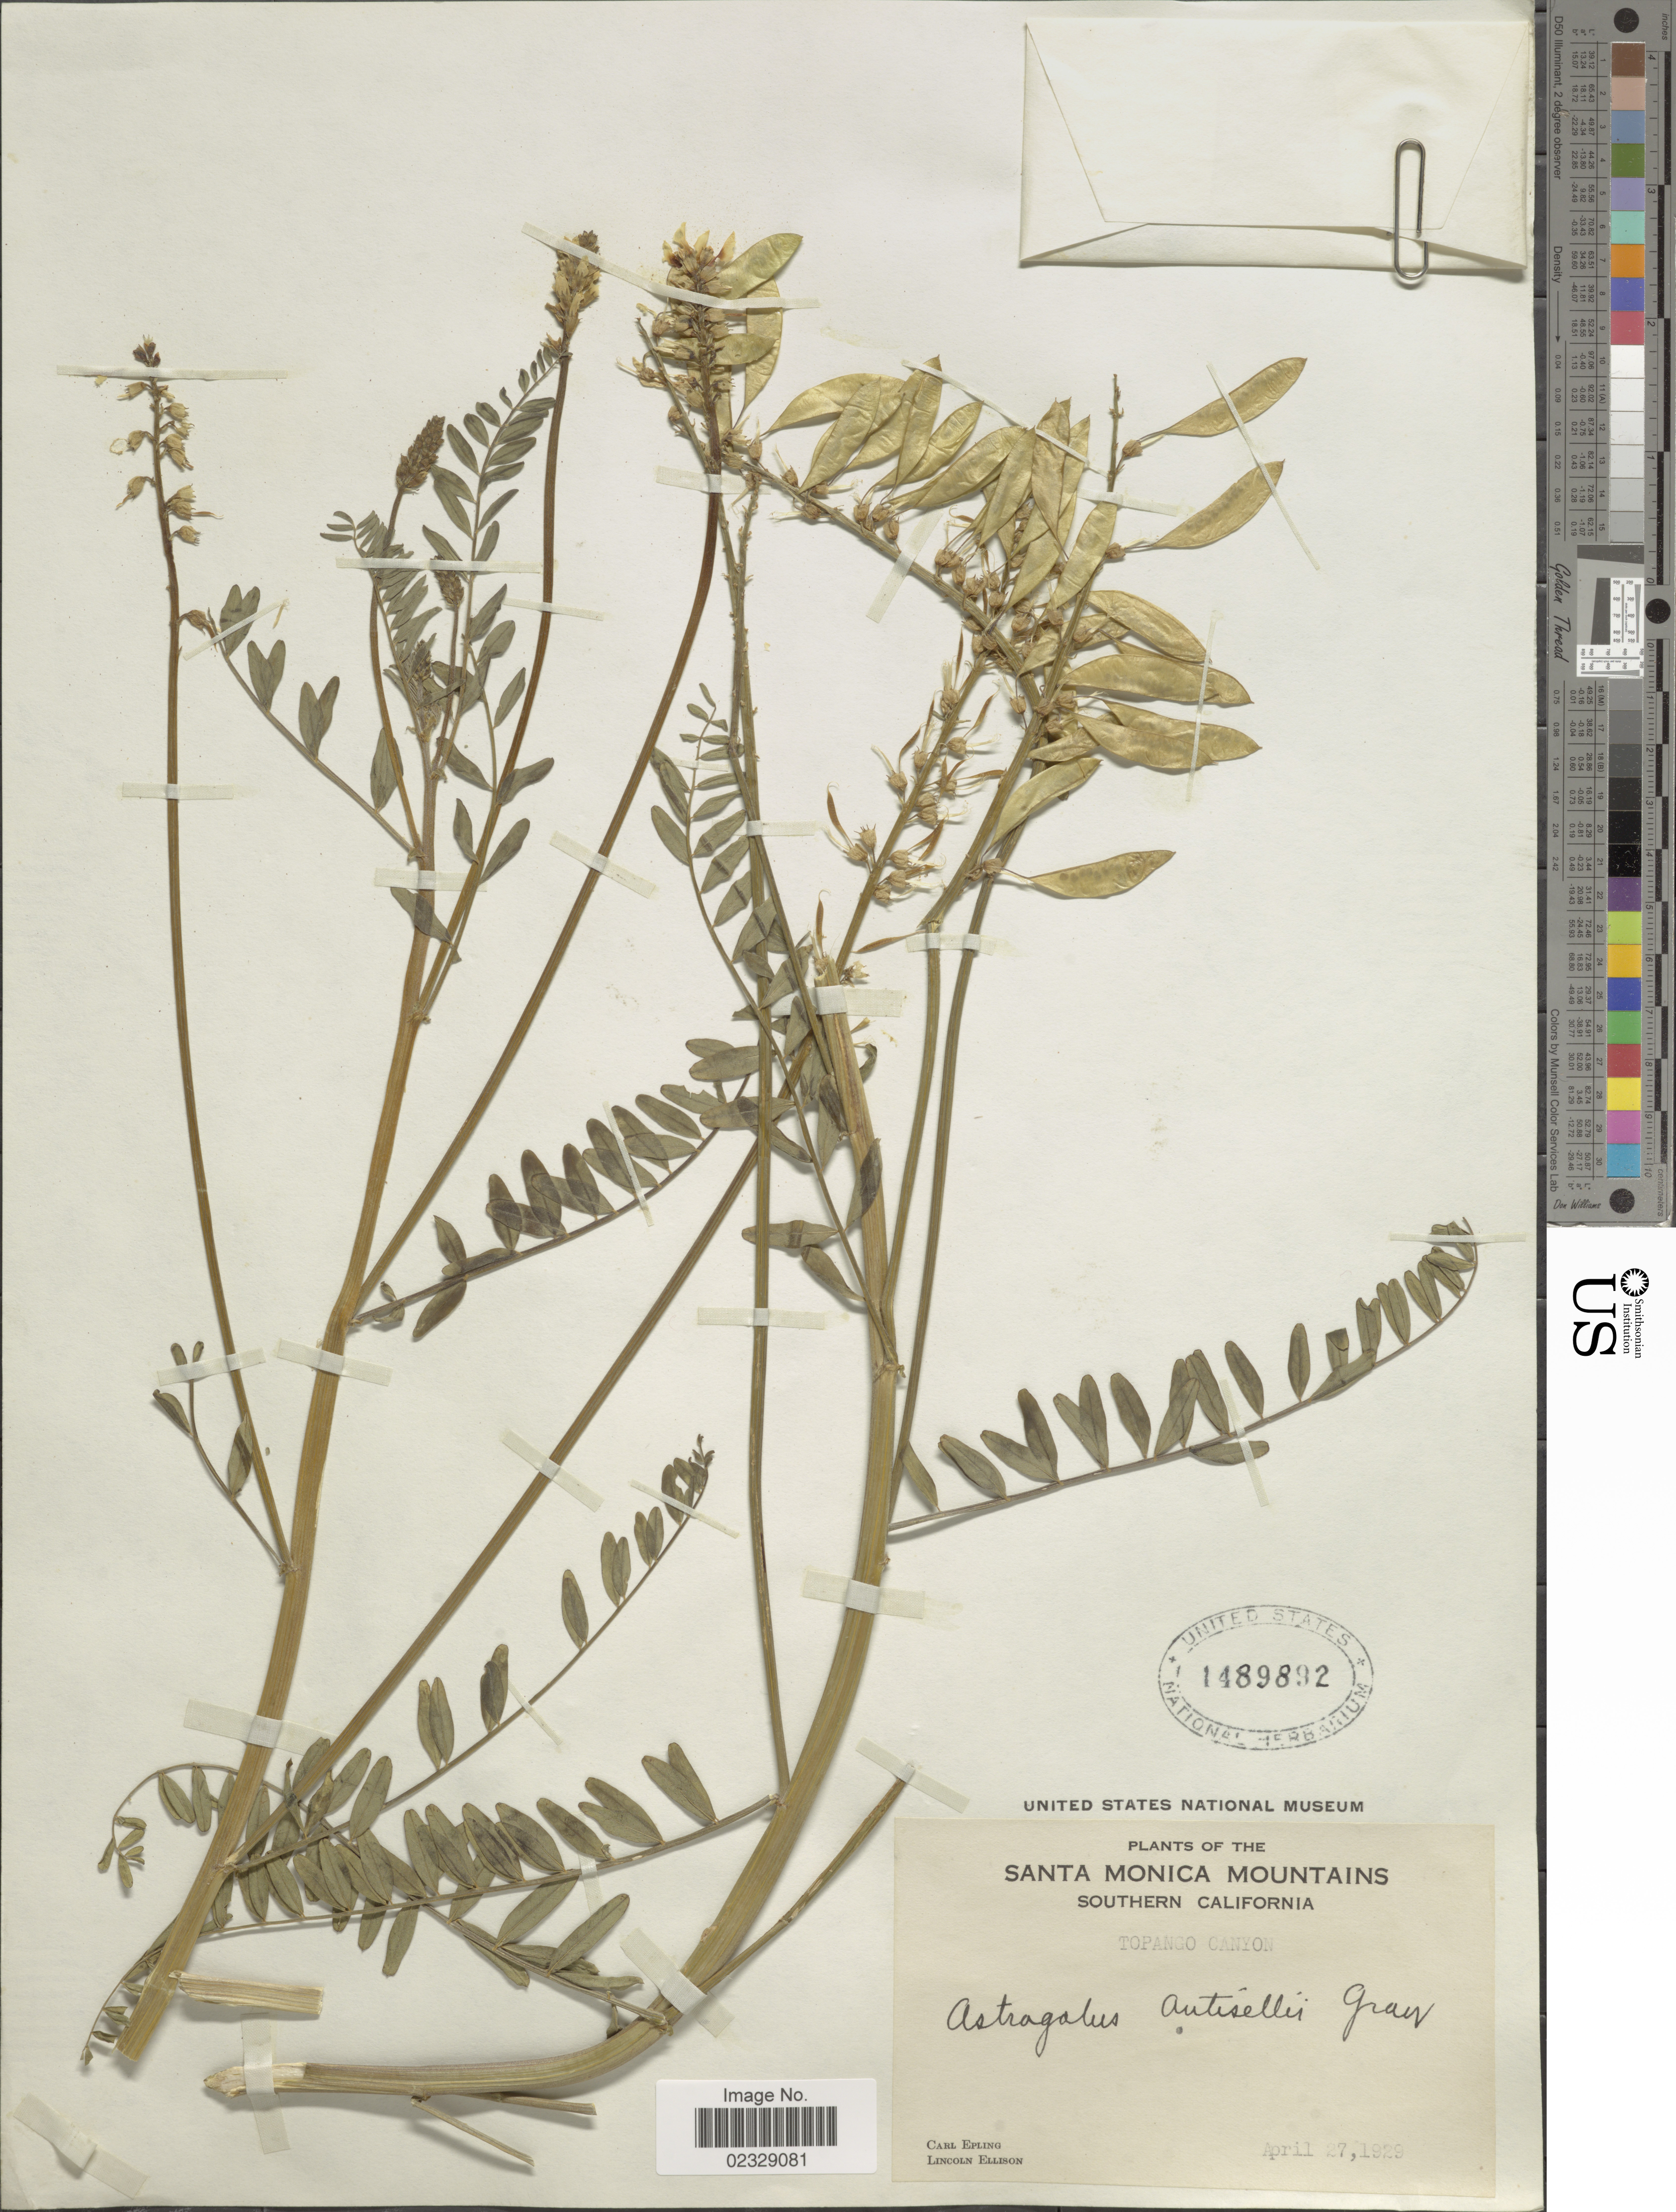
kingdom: Plantae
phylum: Tracheophyta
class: Magnoliopsida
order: Fabales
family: Fabaceae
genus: Astragalus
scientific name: Astragalus antisellii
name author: A. Gray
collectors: C. C. Epling & L. Ellison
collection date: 1929-04-27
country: United States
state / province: California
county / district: Los Angeles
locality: Santa Monica Mountains, Southern California, Topango Canyon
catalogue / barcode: US 1489892